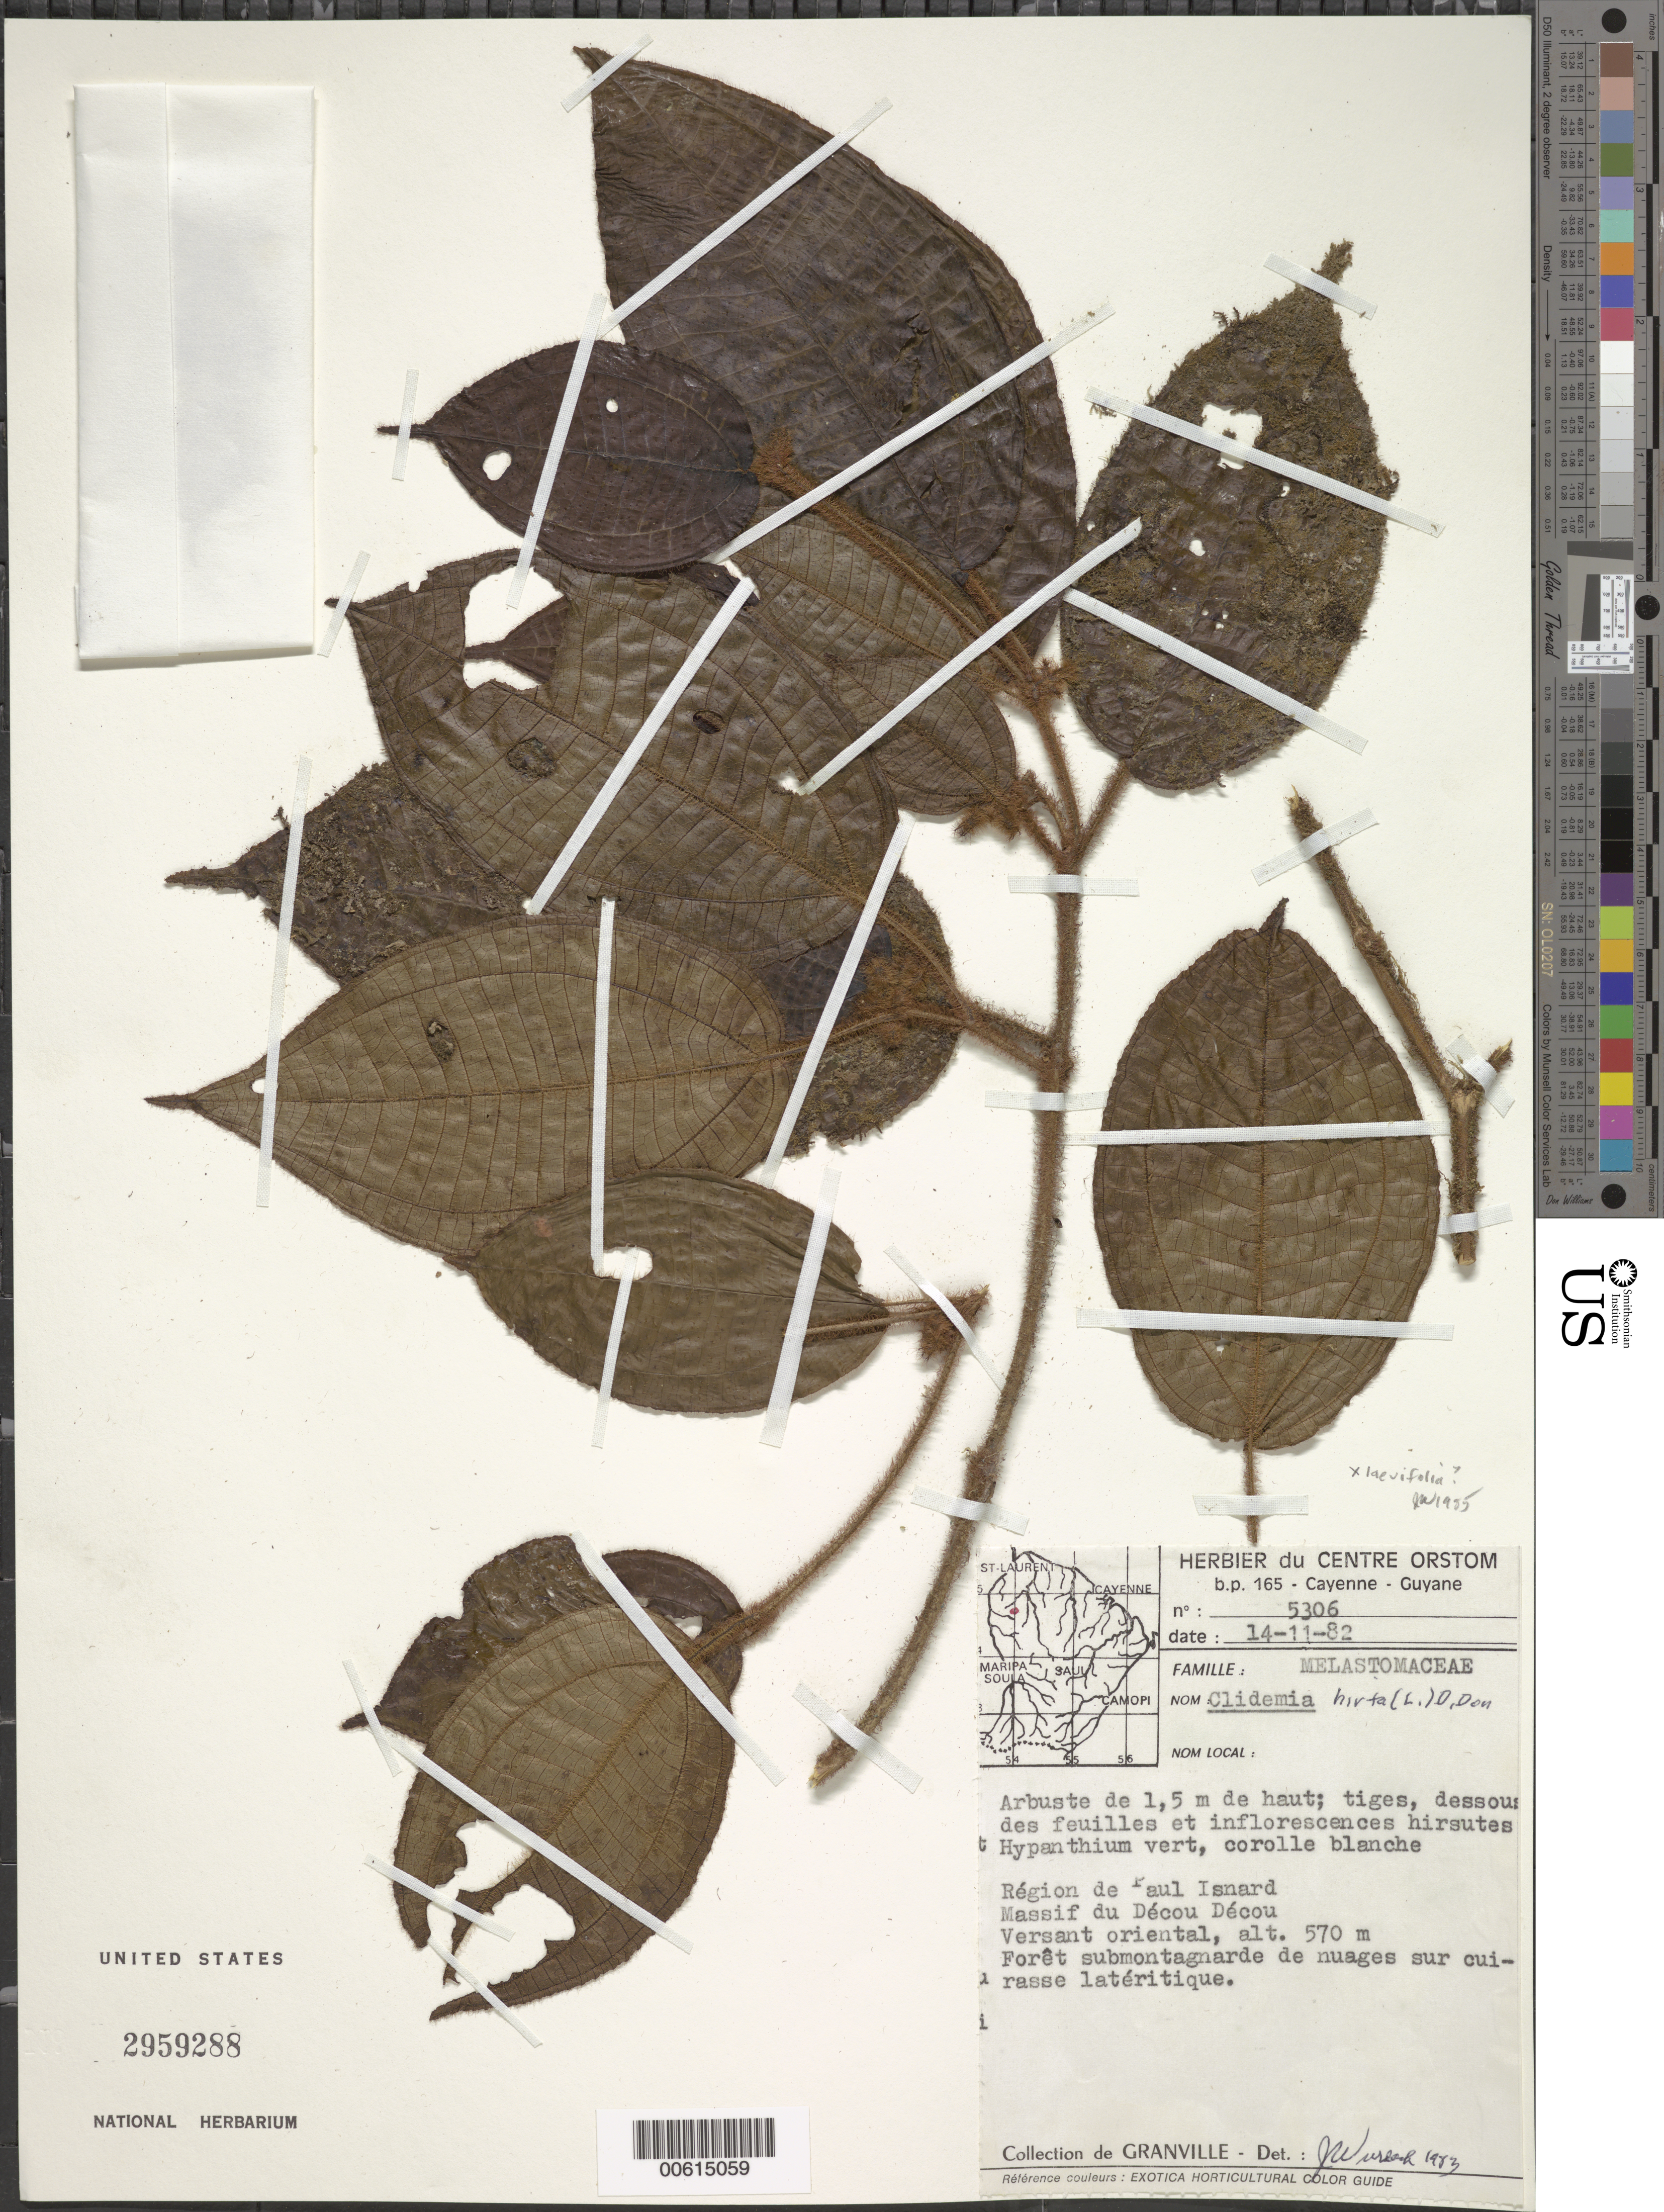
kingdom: Plantae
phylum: Tracheophyta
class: Magnoliopsida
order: Myrtales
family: Melastomataceae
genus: Clidemia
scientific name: Clidemia hirta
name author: (L.) D. Don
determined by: Wurdack, John J., (US), US (UNITED STATES)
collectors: J.-J. de Granville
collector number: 5306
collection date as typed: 14-Nov-82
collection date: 1982-11-14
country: French Guiana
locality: Région de Paul Isnard, Massif Décou Décou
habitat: Foret submontagne de nuages sur cuirasse lateritique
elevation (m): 570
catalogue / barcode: US 2959288